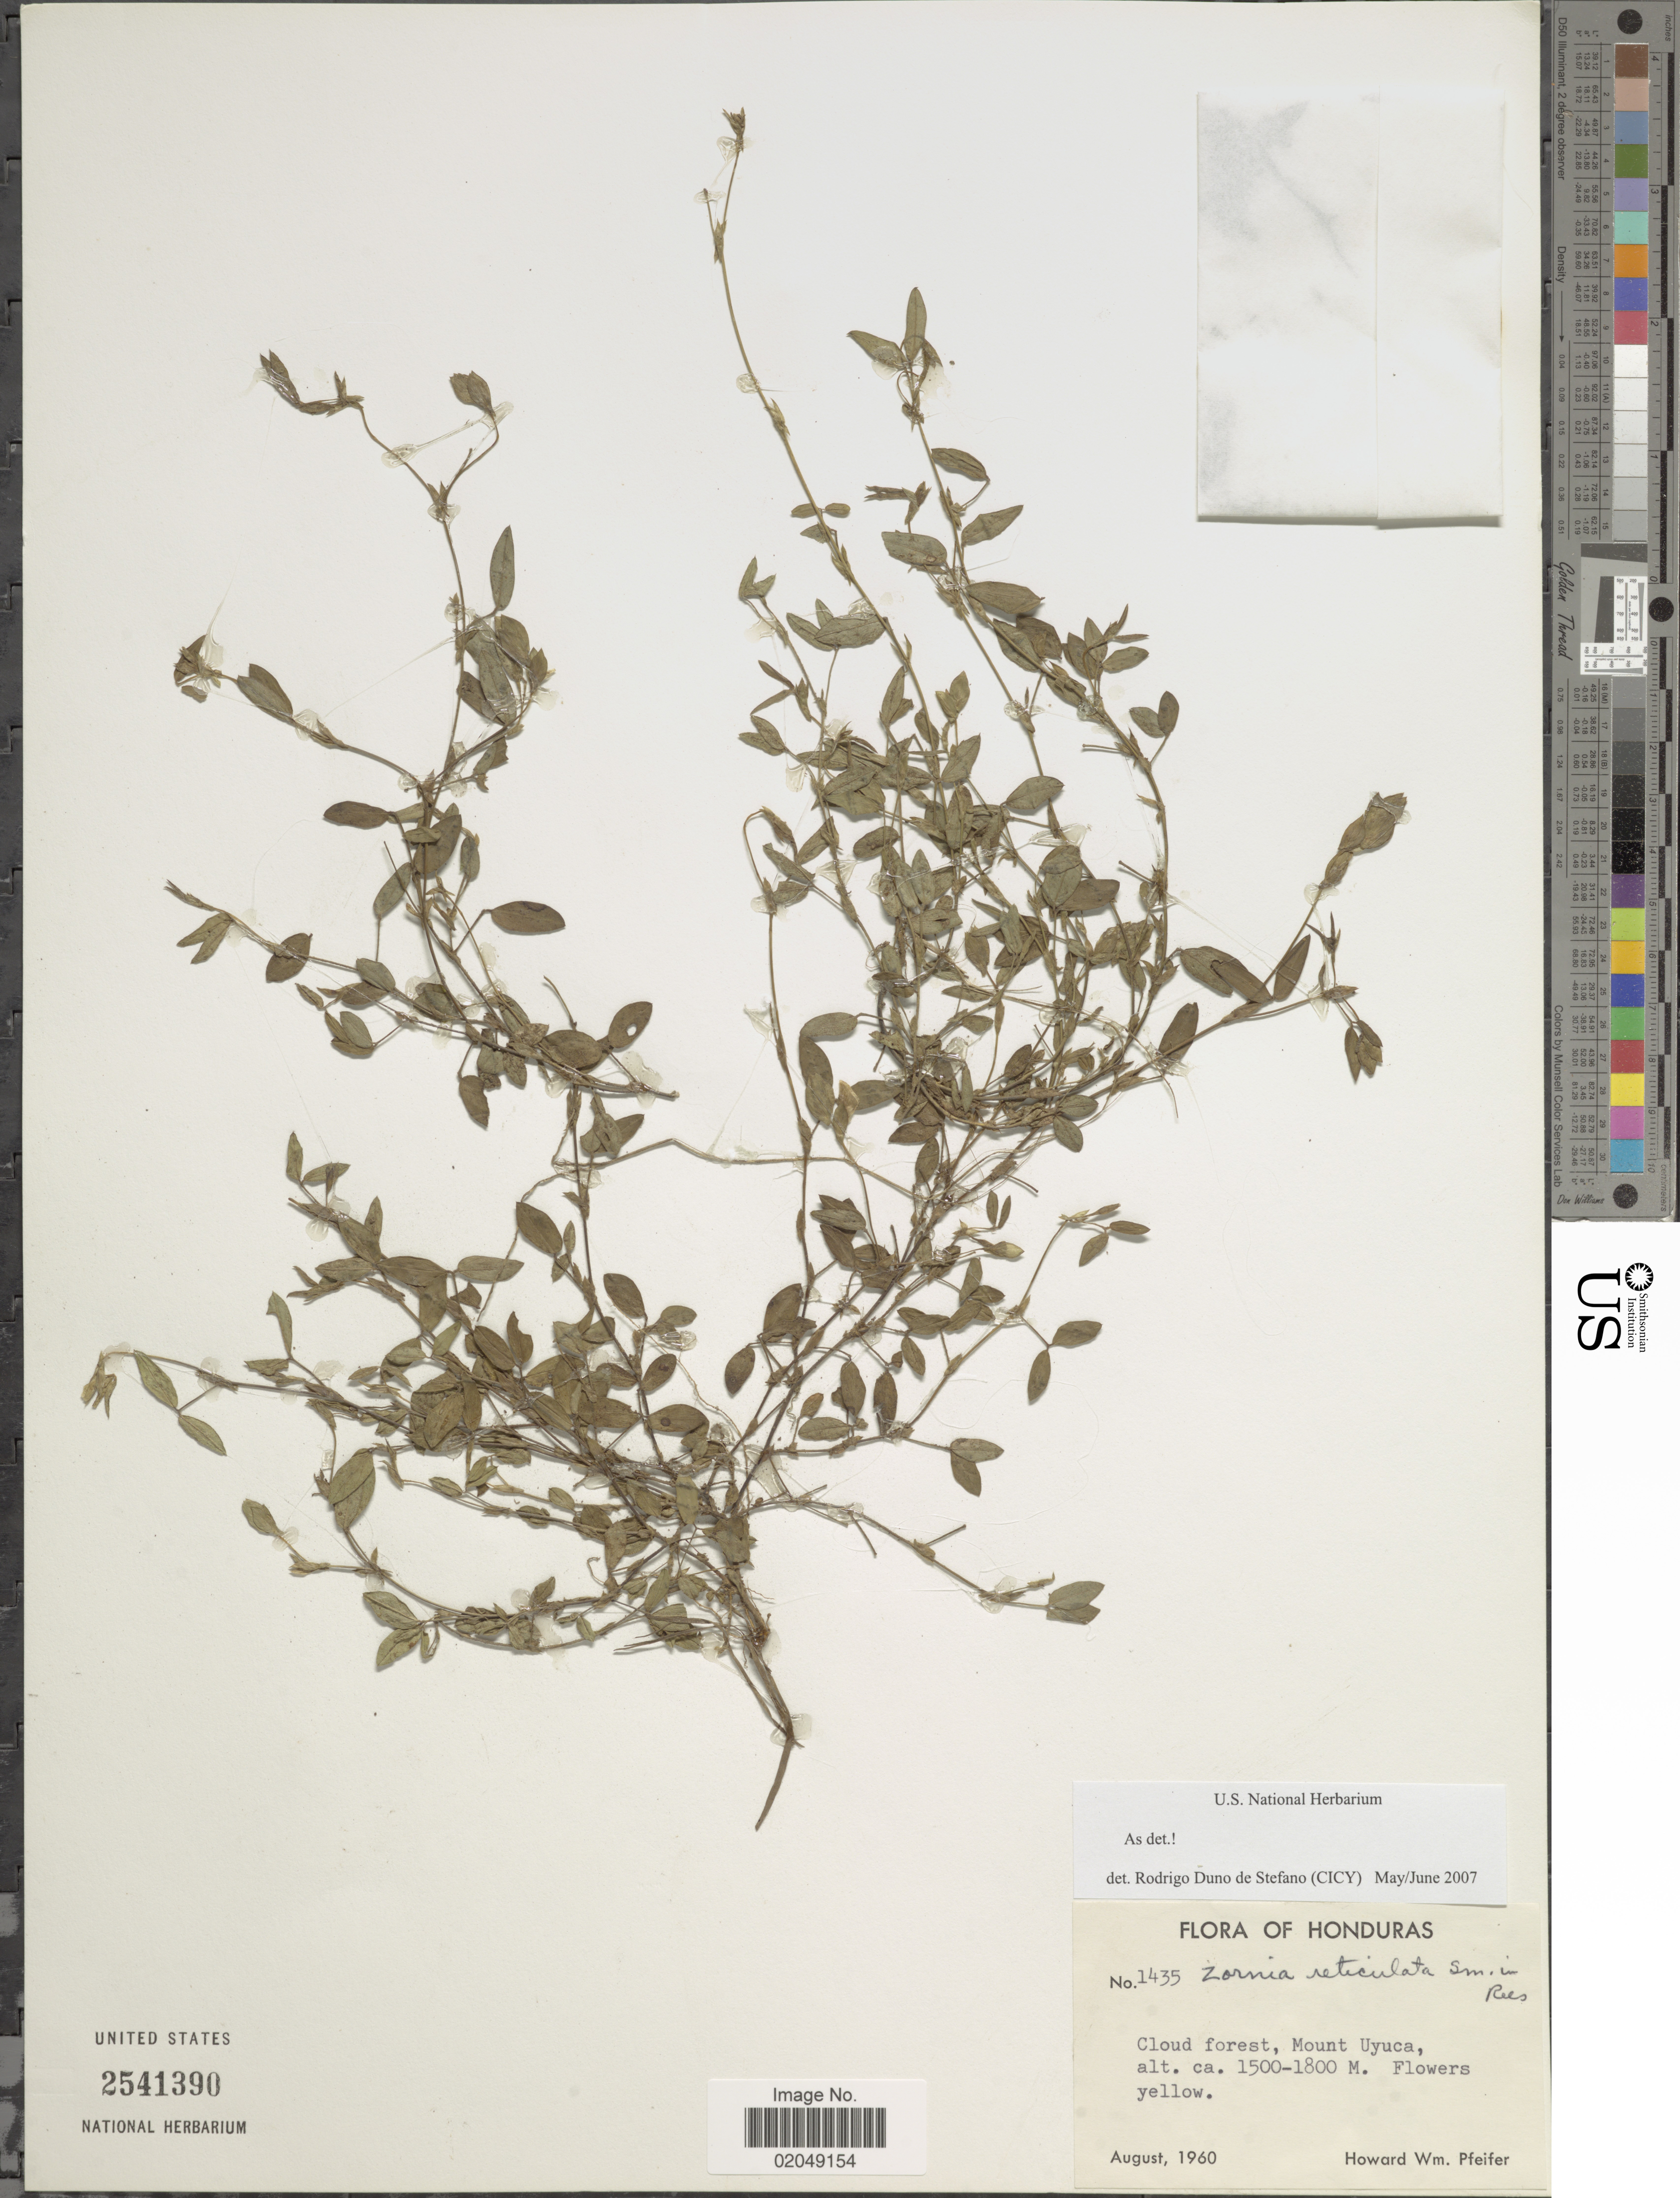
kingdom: Plantae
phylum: Tracheophyta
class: Magnoliopsida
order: Fabales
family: Fabaceae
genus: Zornia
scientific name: Zornia reticulata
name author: Sm.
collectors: H. W. Pfeifer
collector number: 1435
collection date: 1960-08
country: Honduras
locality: Cloud forest, Mount Uyuca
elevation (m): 1500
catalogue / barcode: US 2541390